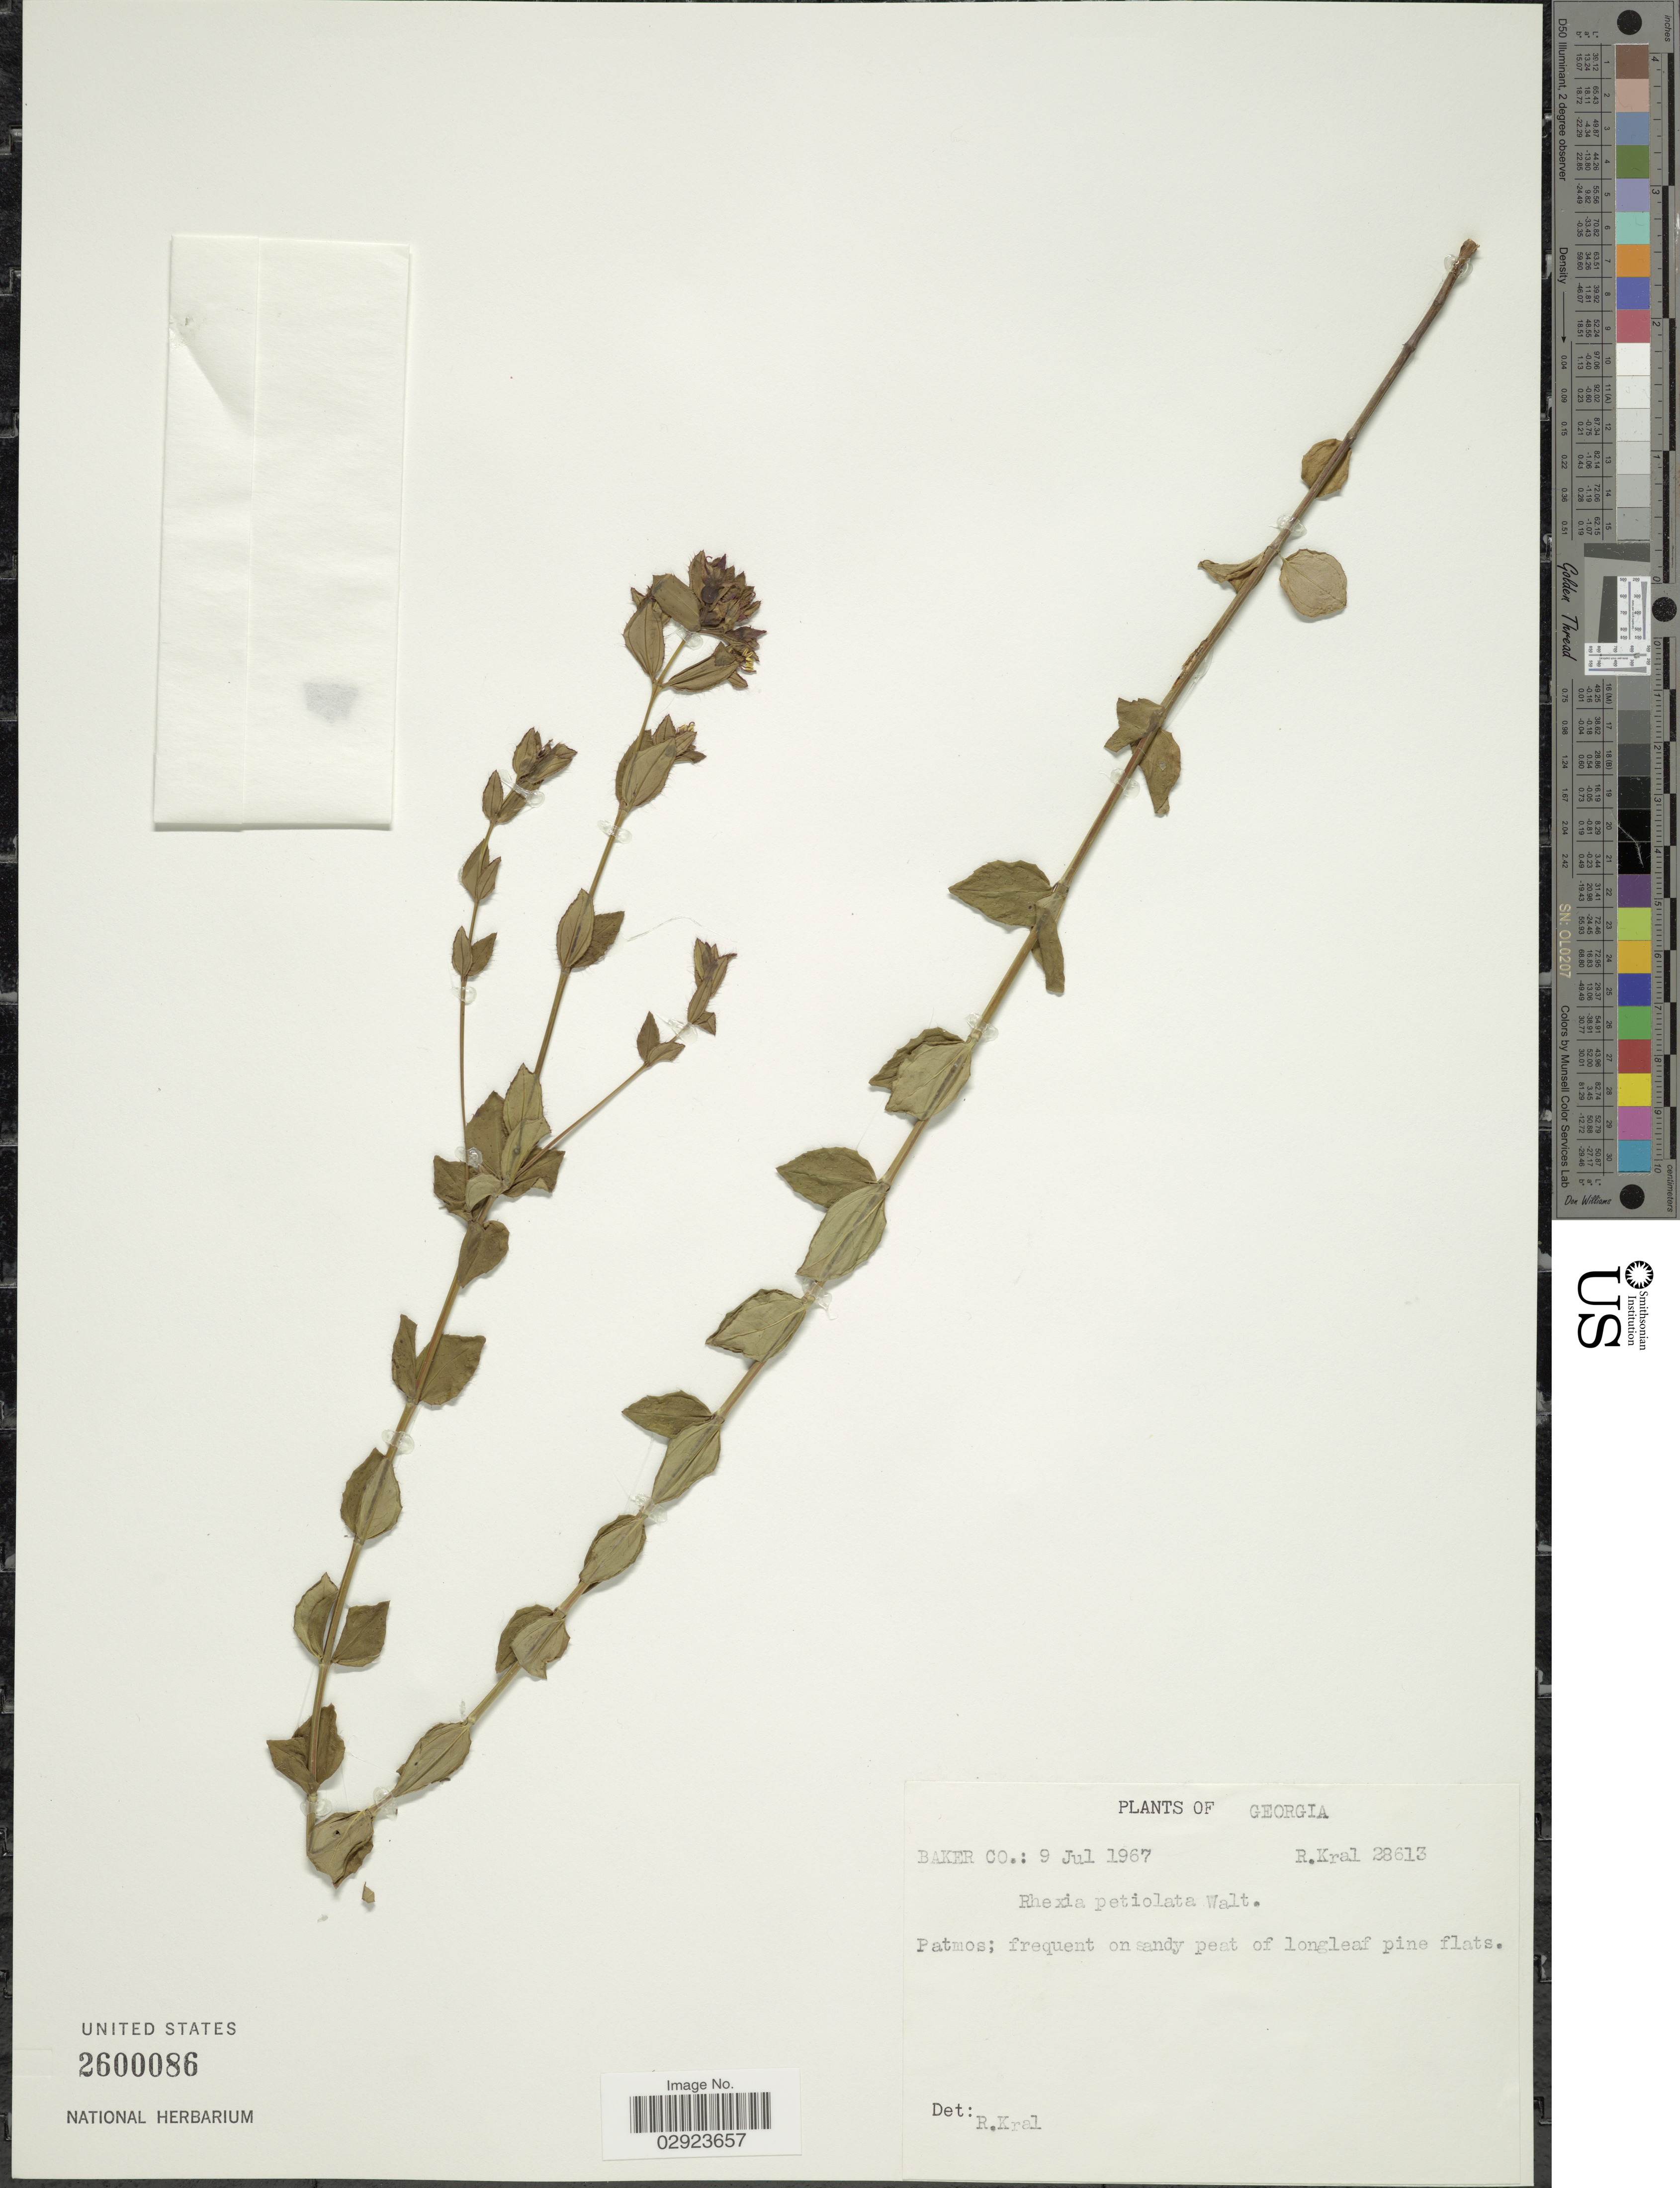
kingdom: Plantae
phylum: Tracheophyta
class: Magnoliopsida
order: Myrtales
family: Melastomataceae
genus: Rhexia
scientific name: Rhexia petiolata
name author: Walter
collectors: R. Kral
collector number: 28613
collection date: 1967-07-09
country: United States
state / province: Georgia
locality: Baker Co. Patmos.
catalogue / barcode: US 2600086